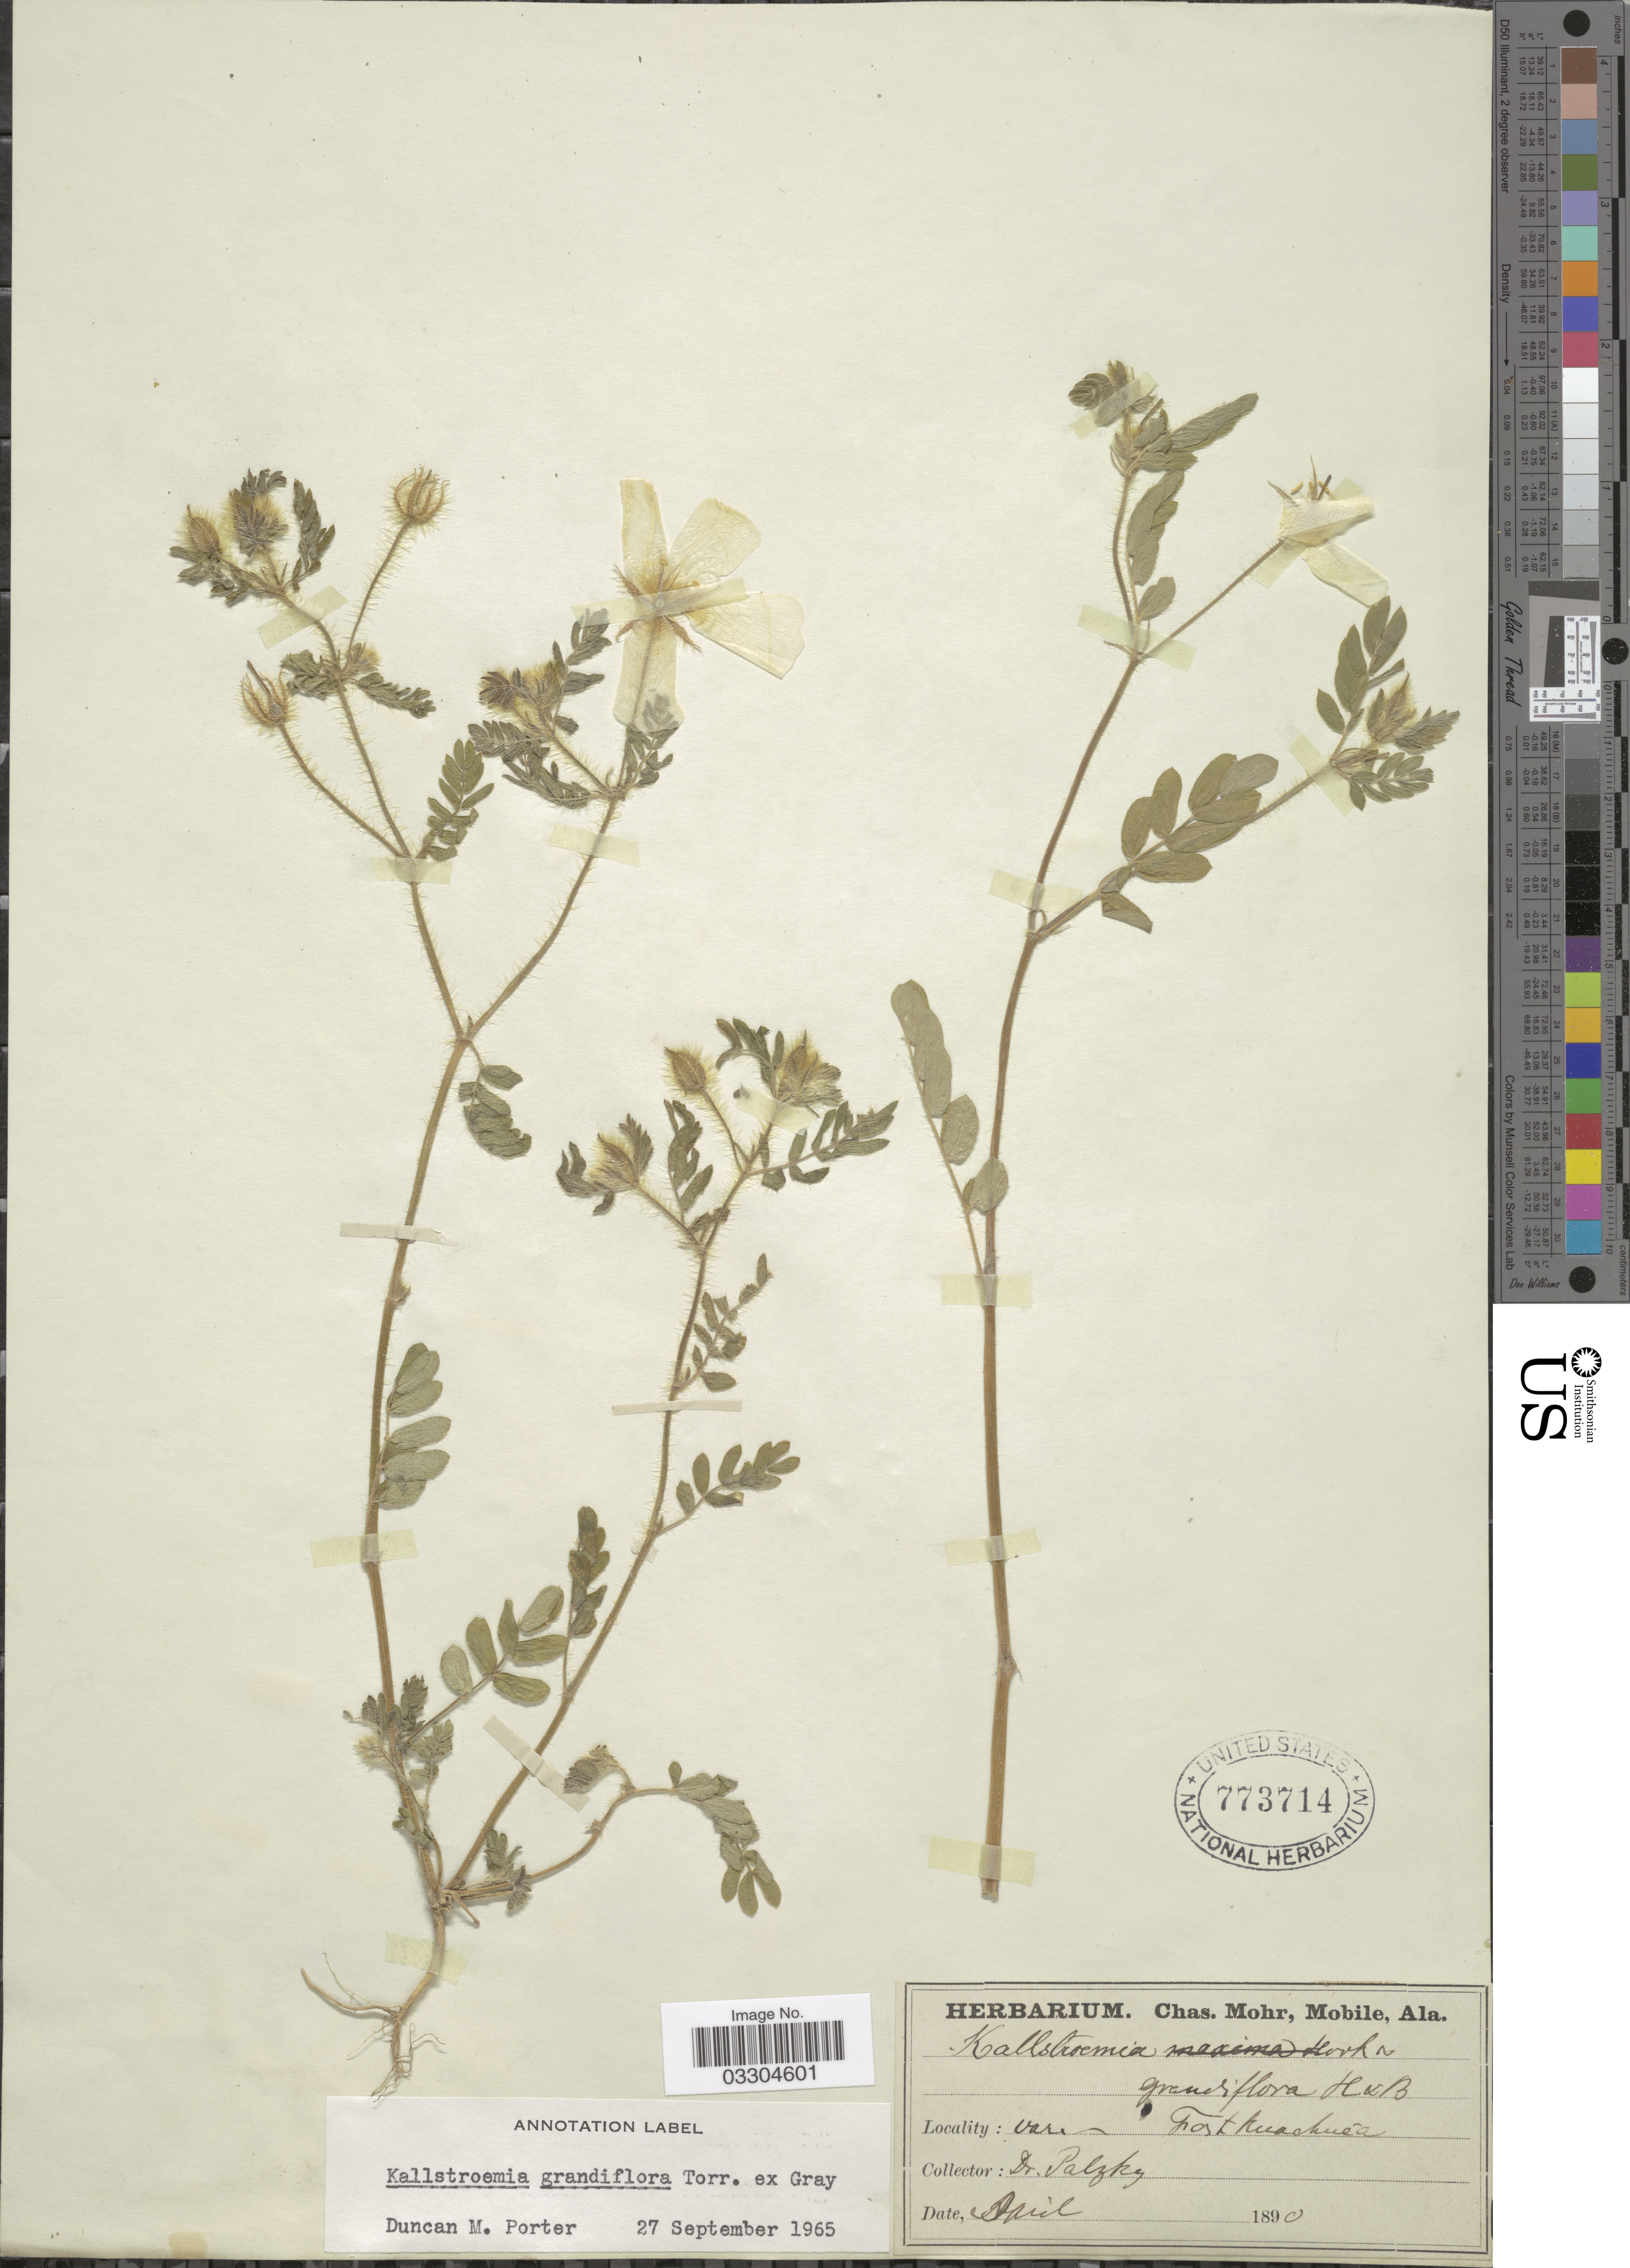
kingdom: Plantae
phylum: Tracheophyta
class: Magnoliopsida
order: Zygophyllales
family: Zygophyllaceae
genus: Kallstroemia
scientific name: Kallstroemia grandiflora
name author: Torr. ex A. Gray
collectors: -. Palzky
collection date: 1890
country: United States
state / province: Arizona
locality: Fort Huachuca.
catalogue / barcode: US 773714